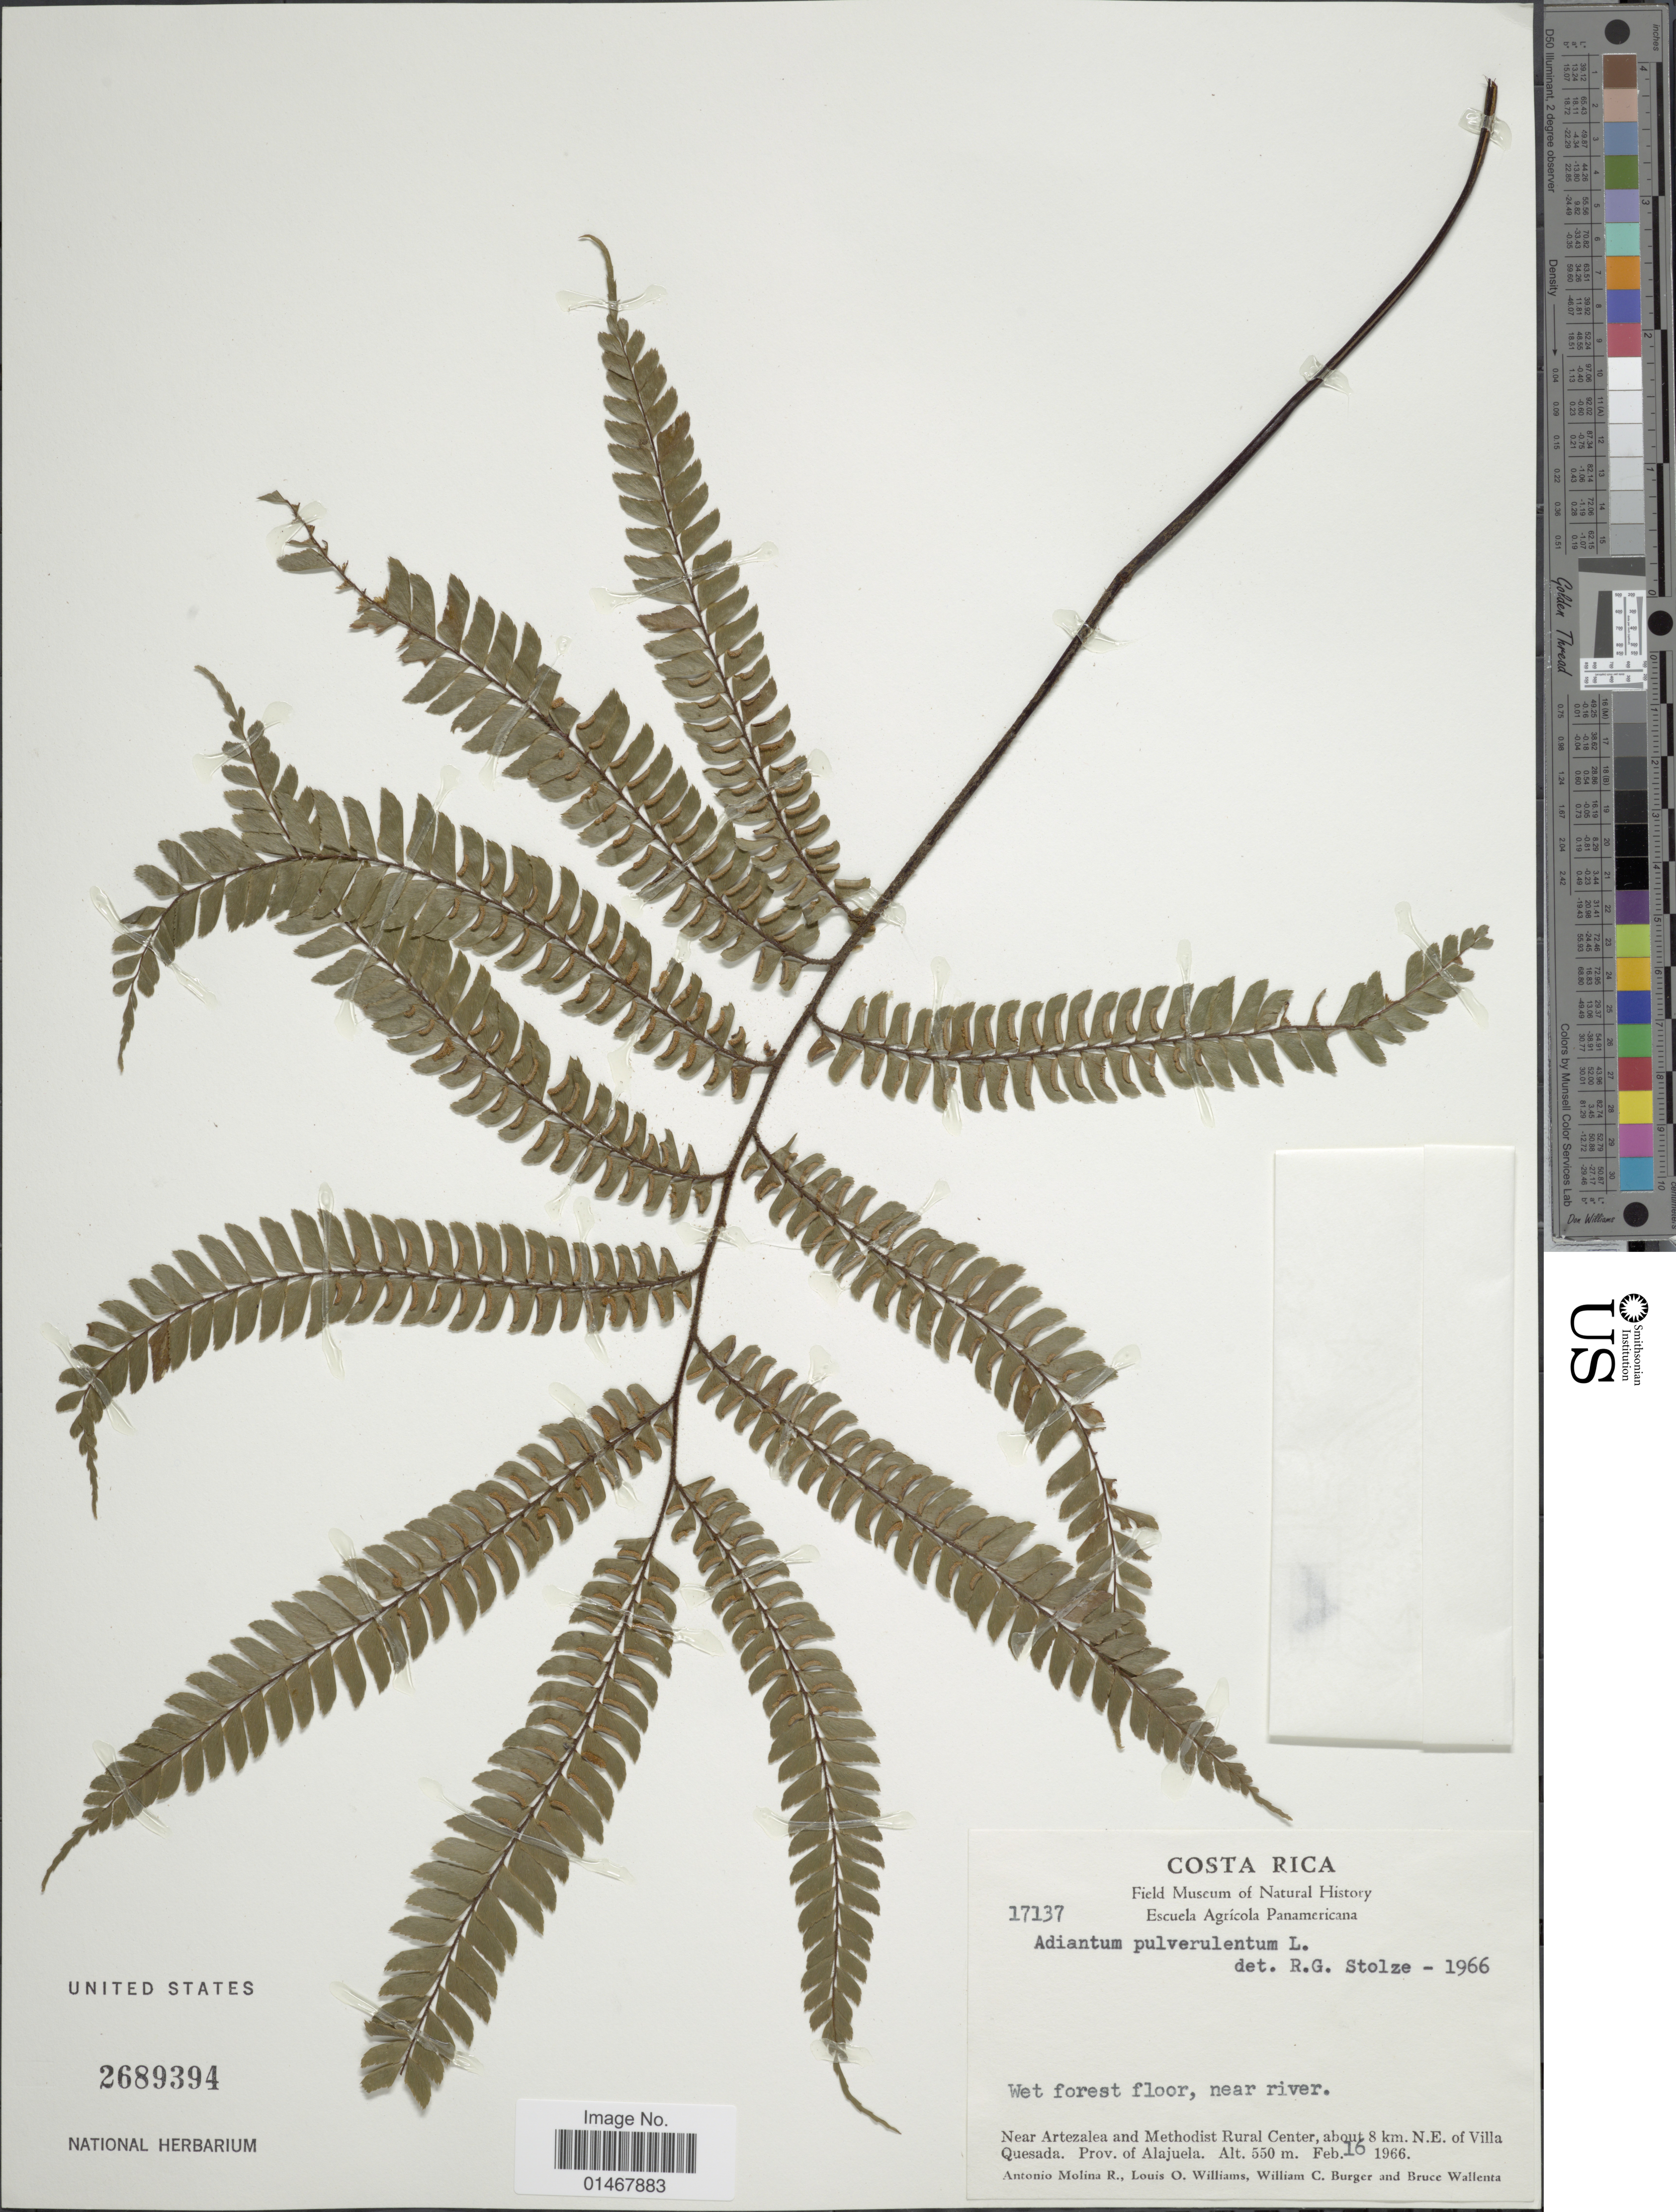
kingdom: Plantae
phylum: Tracheophyta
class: Polypodiopsida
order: Polypodiales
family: Pteridaceae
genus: Adiantum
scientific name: Adiantum pulverulentum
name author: L.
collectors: A. Molina R., L. O. Williams, W. Burger & B. Wallenta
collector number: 17137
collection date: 1966-02-16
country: Costa Rica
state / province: Alajuela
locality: Wet forest floor, near river, Near Artezalea and Methodist Rural Center, about 18 km N.E. of Villa Quesada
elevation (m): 550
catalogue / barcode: US 2689394